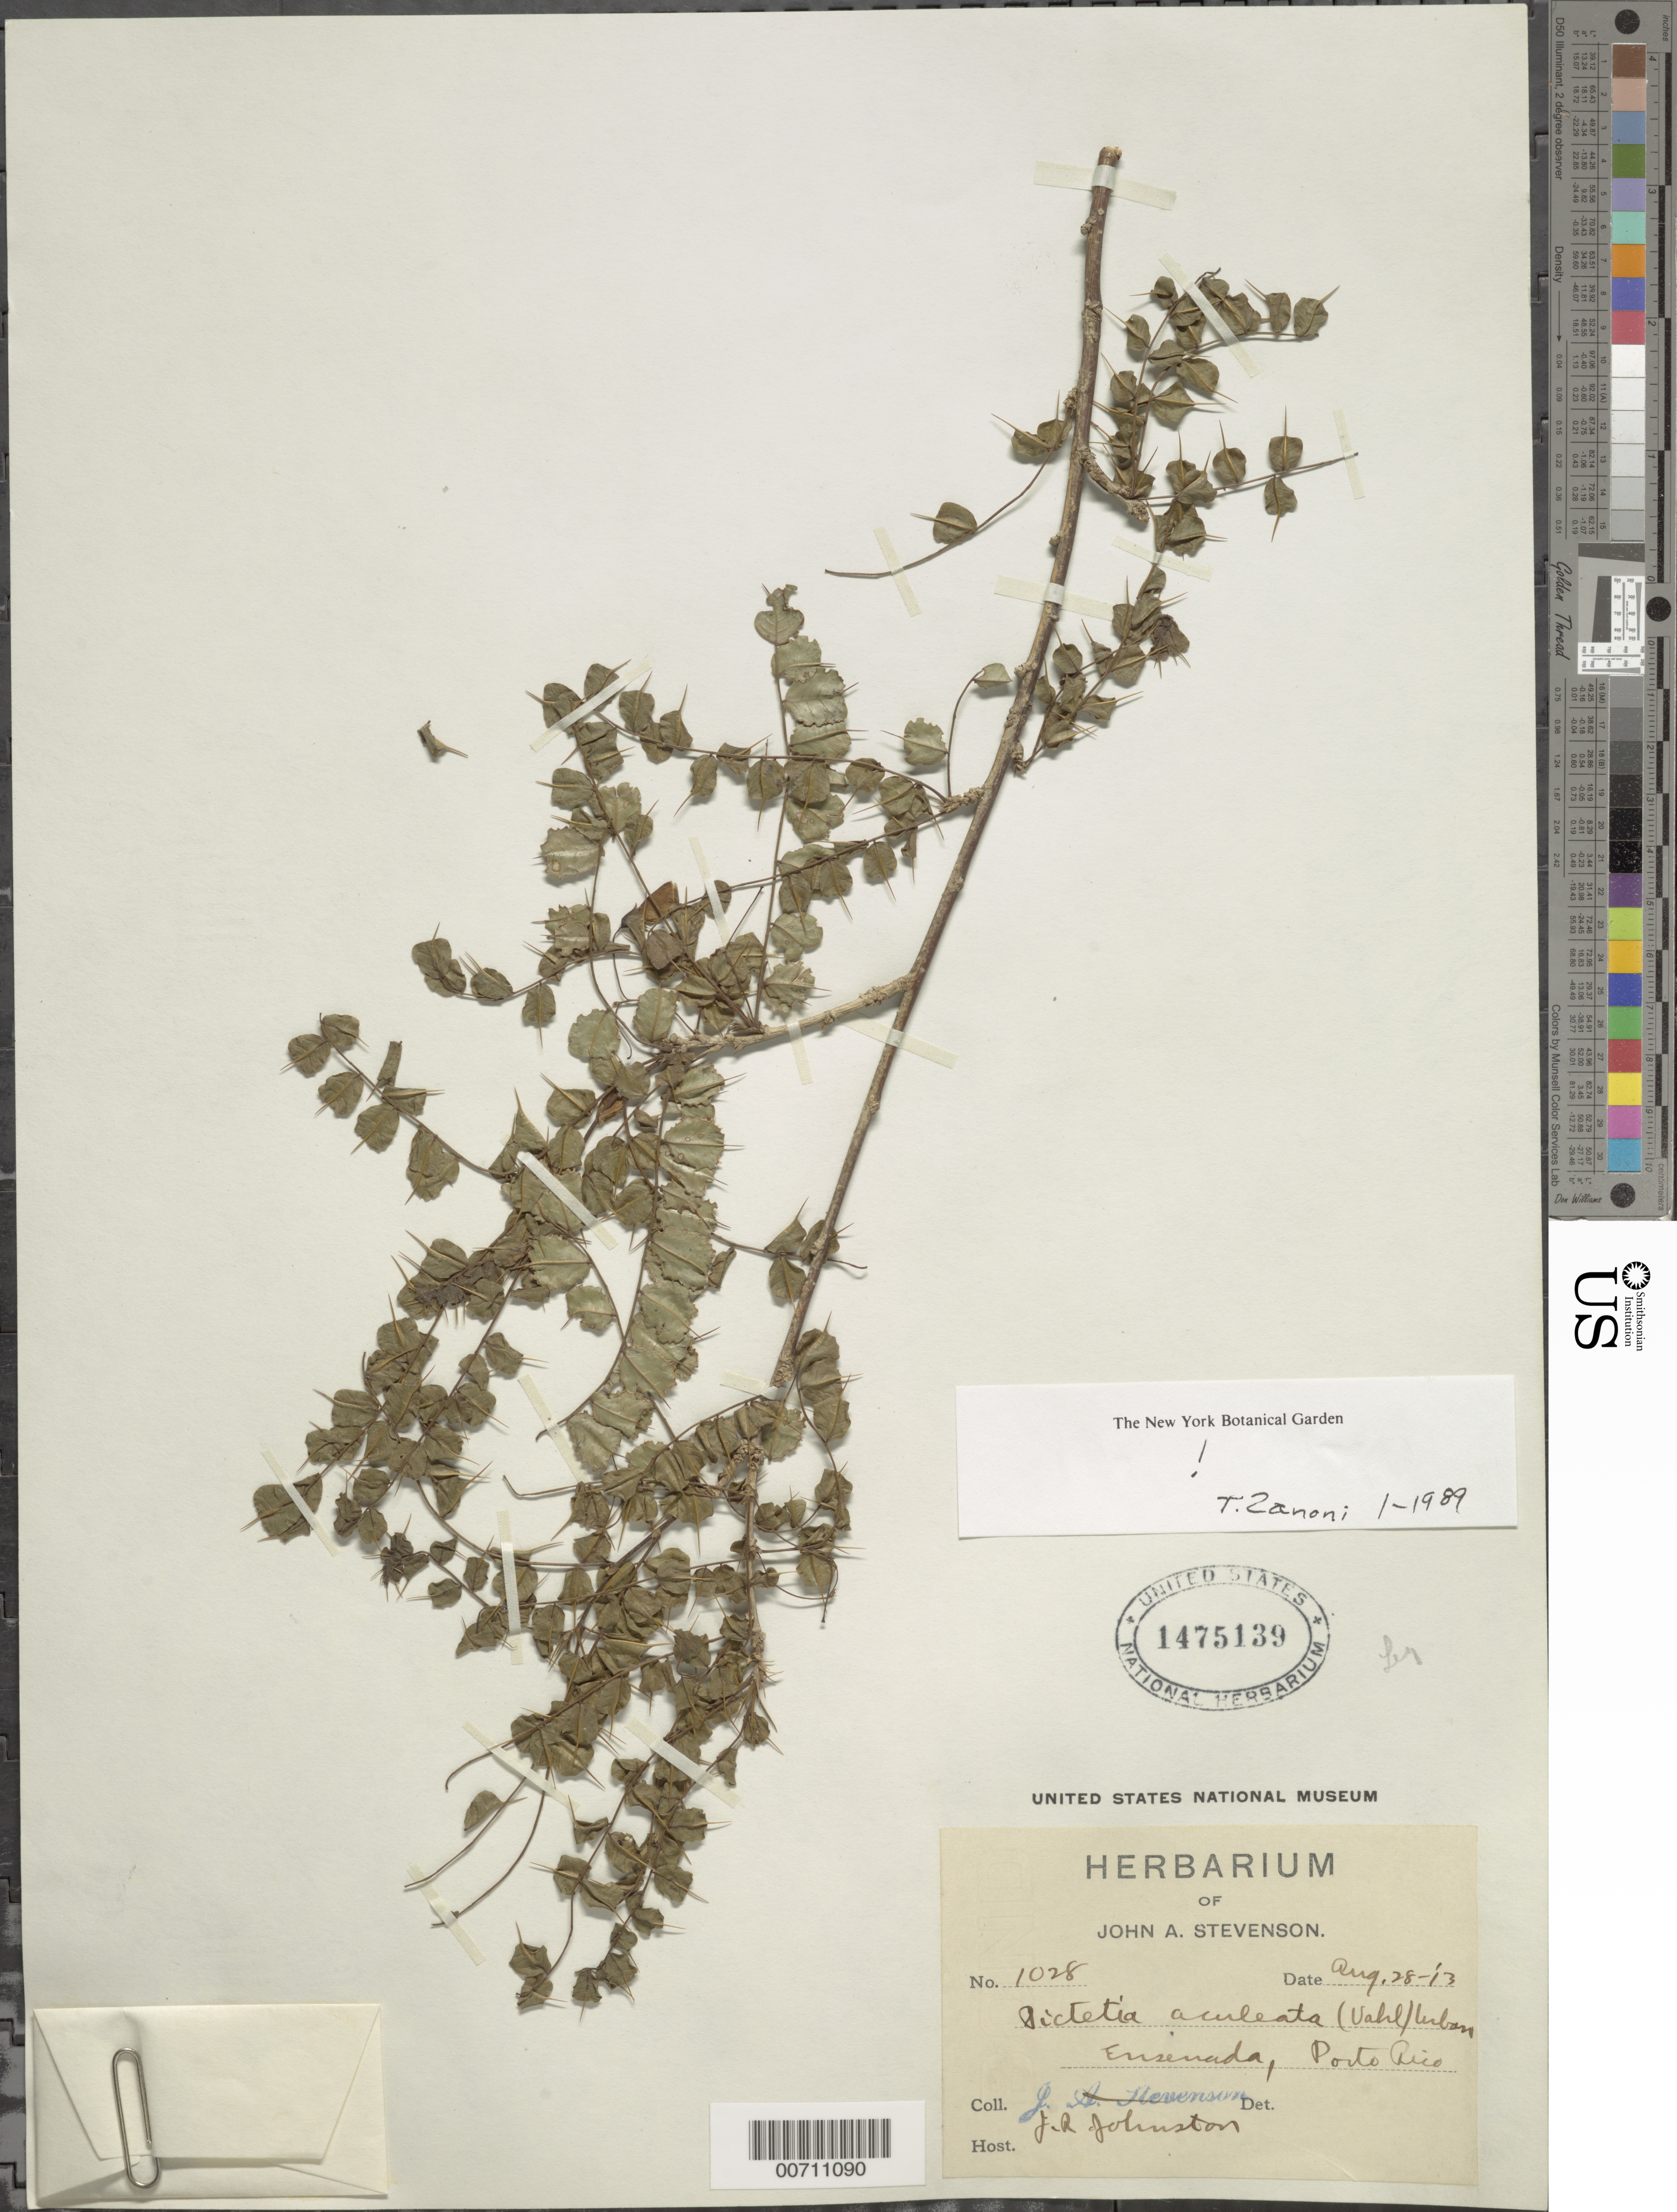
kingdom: Plantae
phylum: Tracheophyta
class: Magnoliopsida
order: Fabales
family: Fabaceae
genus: Pictetia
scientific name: Pictetia aculeata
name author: (Vahl) Urb.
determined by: Zanoni, T. A., (NY), New York Botanical Garden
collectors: J. Johnston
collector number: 1028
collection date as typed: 28 Aug 1913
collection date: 1913-08-28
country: Puerto Rico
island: Greater Antilles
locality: Ensenada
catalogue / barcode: US 1475139